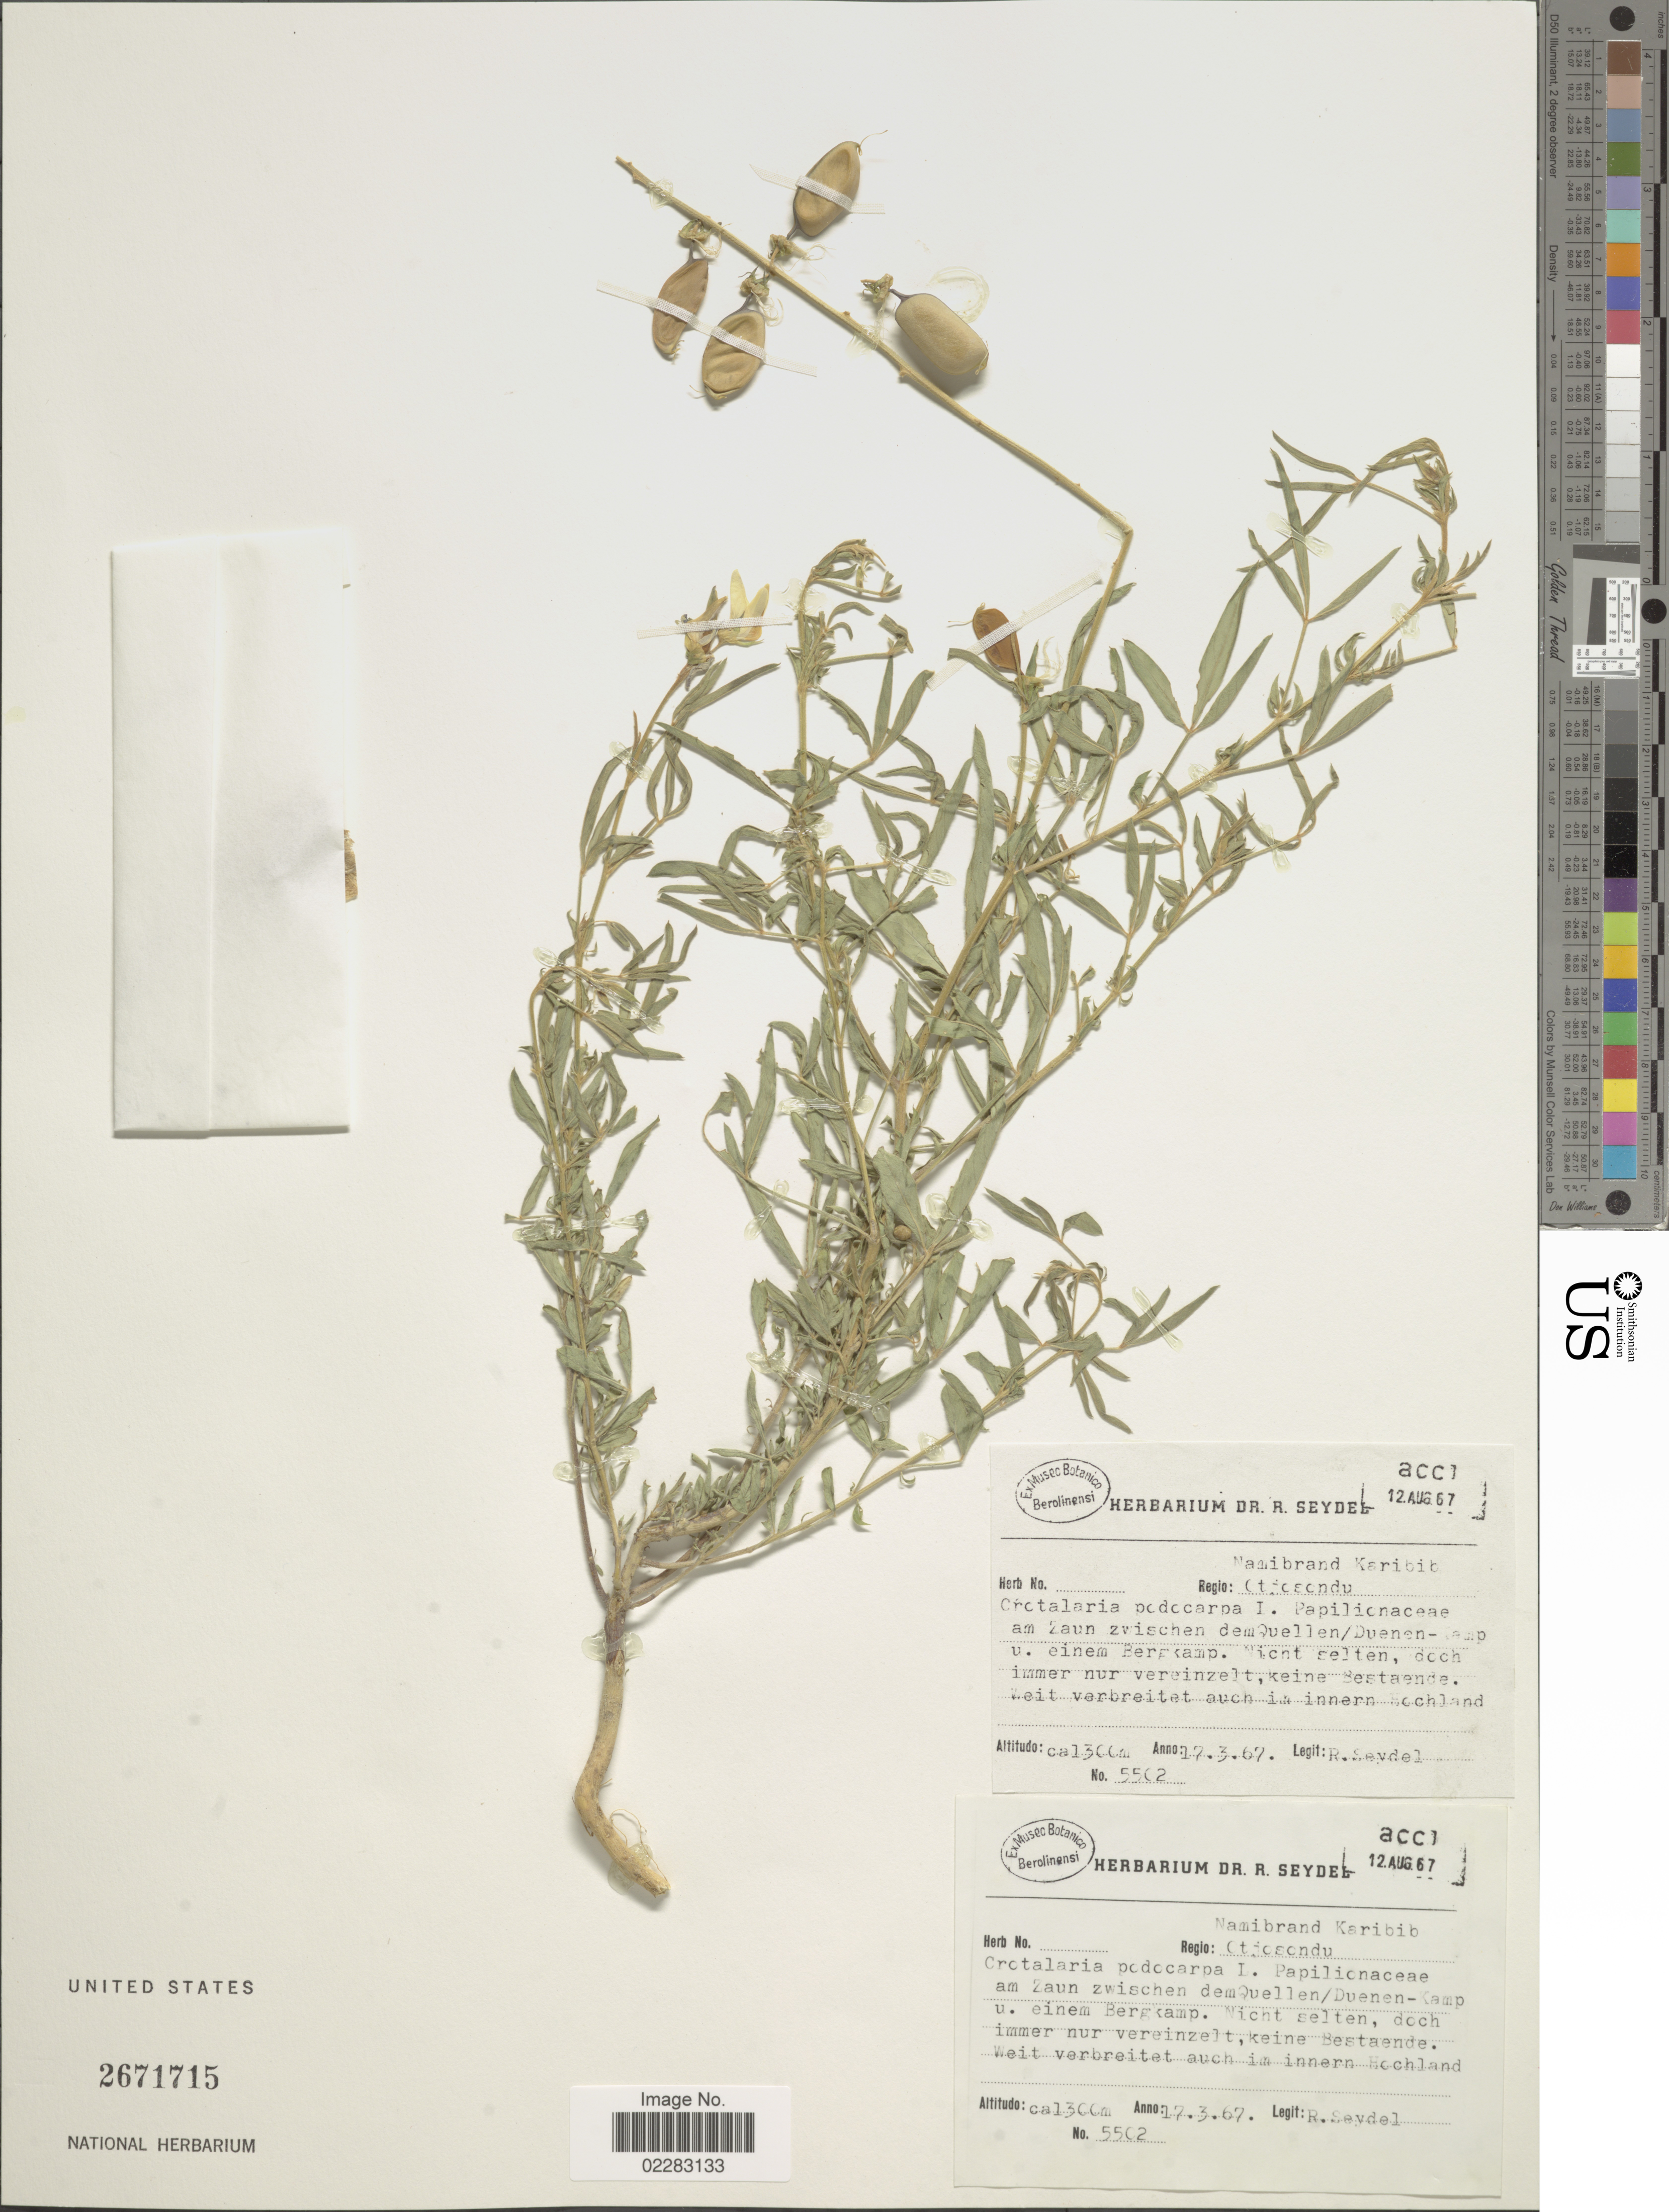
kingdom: Plantae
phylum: Tracheophyta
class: Magnoliopsida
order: Fabales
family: Fabaceae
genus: Crotalaria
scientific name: Crotalaria podocarpa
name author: DC.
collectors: R. Seydel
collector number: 5502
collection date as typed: Transcribed d/m/y: 17/3/67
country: Namibia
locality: Namibrand Karibib, Regio: Otjosondu.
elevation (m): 1300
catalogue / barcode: US 2671715